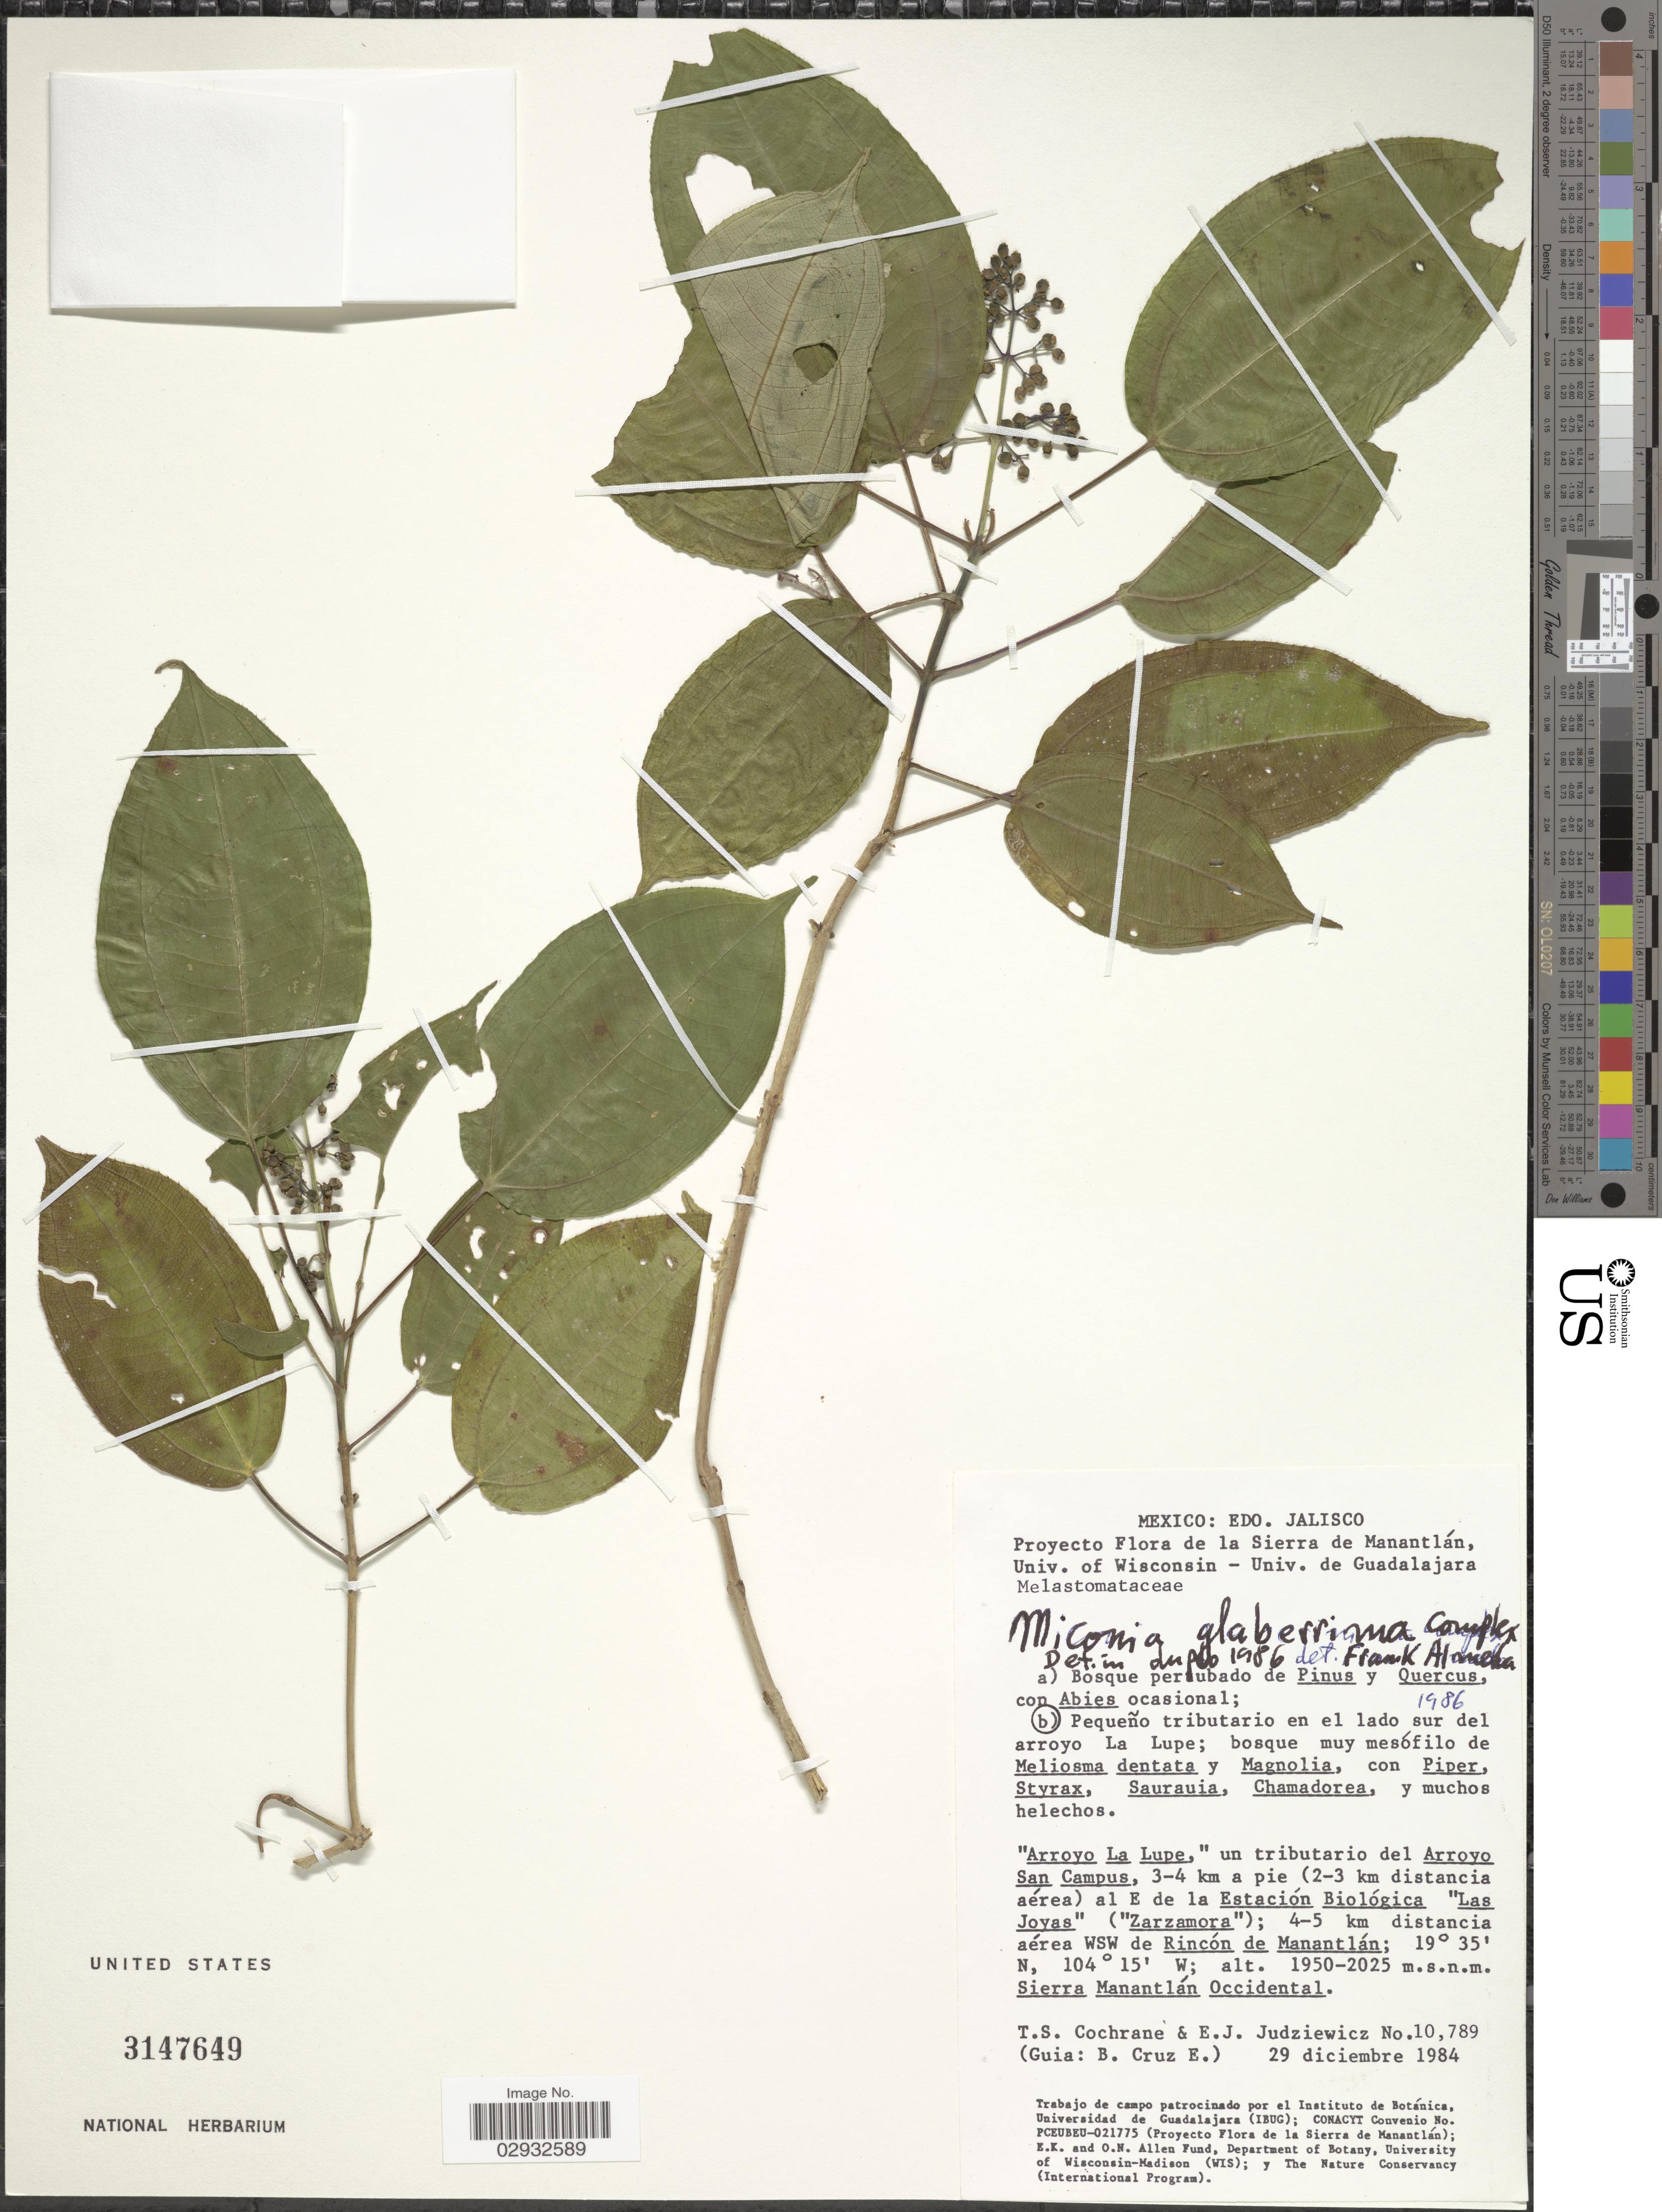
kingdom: Plantae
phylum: Tracheophyta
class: Magnoliopsida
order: Myrtales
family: Melastomataceae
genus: Miconia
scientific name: Miconia glaberrima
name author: (Schltdl.) Naudin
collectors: T. S. Cochrane & E. J. Judziewicz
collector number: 10789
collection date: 1984-12-29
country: Mexico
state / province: Jalisco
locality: Pequeño tributario en el lado sur del arroyo La Lupe. "Arroyo La Lupe," un tributario del Arroyo San Campus, 3-4 km a pie (2-3 km distancia aérea) al E de la Estación Biológica "Las Joyas" ("Zarzamora"); 4-5 km distancia aérea WSW de Rincón de Manantlán. Sierra Manantlán Occidental.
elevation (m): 1950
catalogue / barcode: US 3147649